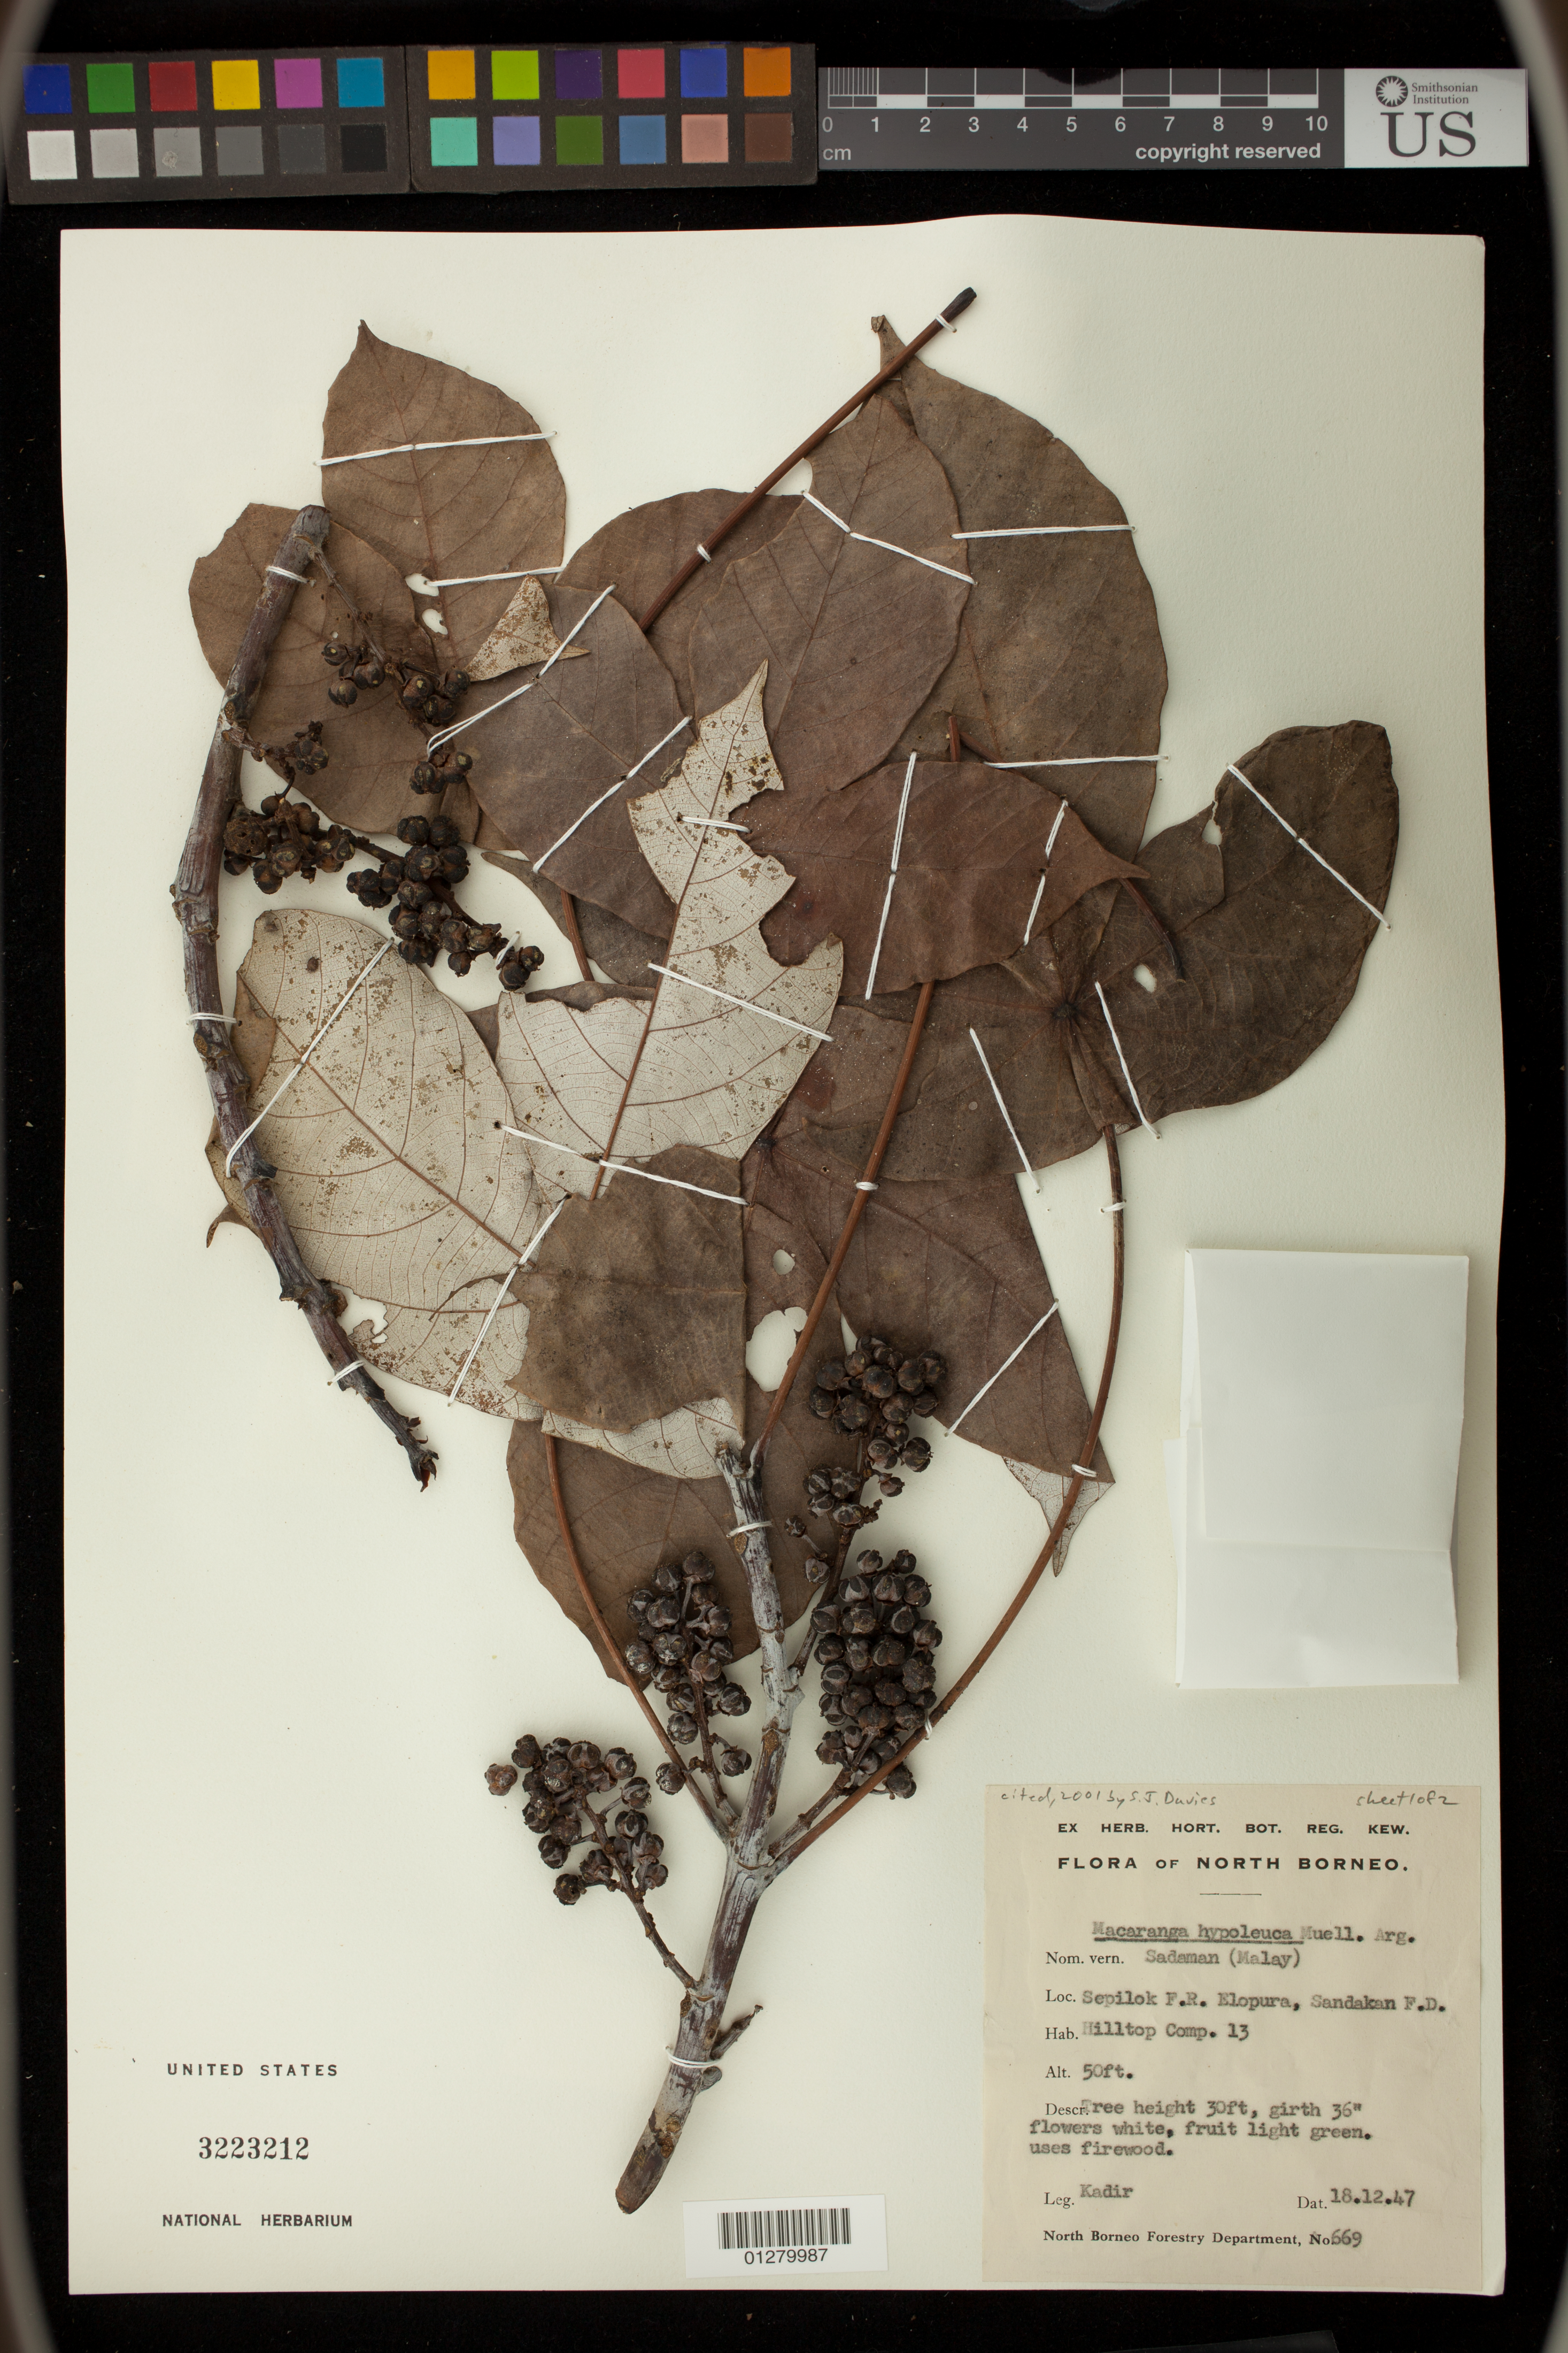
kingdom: Plantae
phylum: Tracheophyta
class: Magnoliopsida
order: Malpighiales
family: Euphorbiaceae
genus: Macaranga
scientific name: Macaranga hypoleuca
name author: (Rchb. f. & Zoll.) Müll. Arg.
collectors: -. Kadir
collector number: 669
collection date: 1947-12-18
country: Malaysia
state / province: Sabah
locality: Sepilok F.R. Elopura, Sandakan F.D.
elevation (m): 15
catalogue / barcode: US 3223212